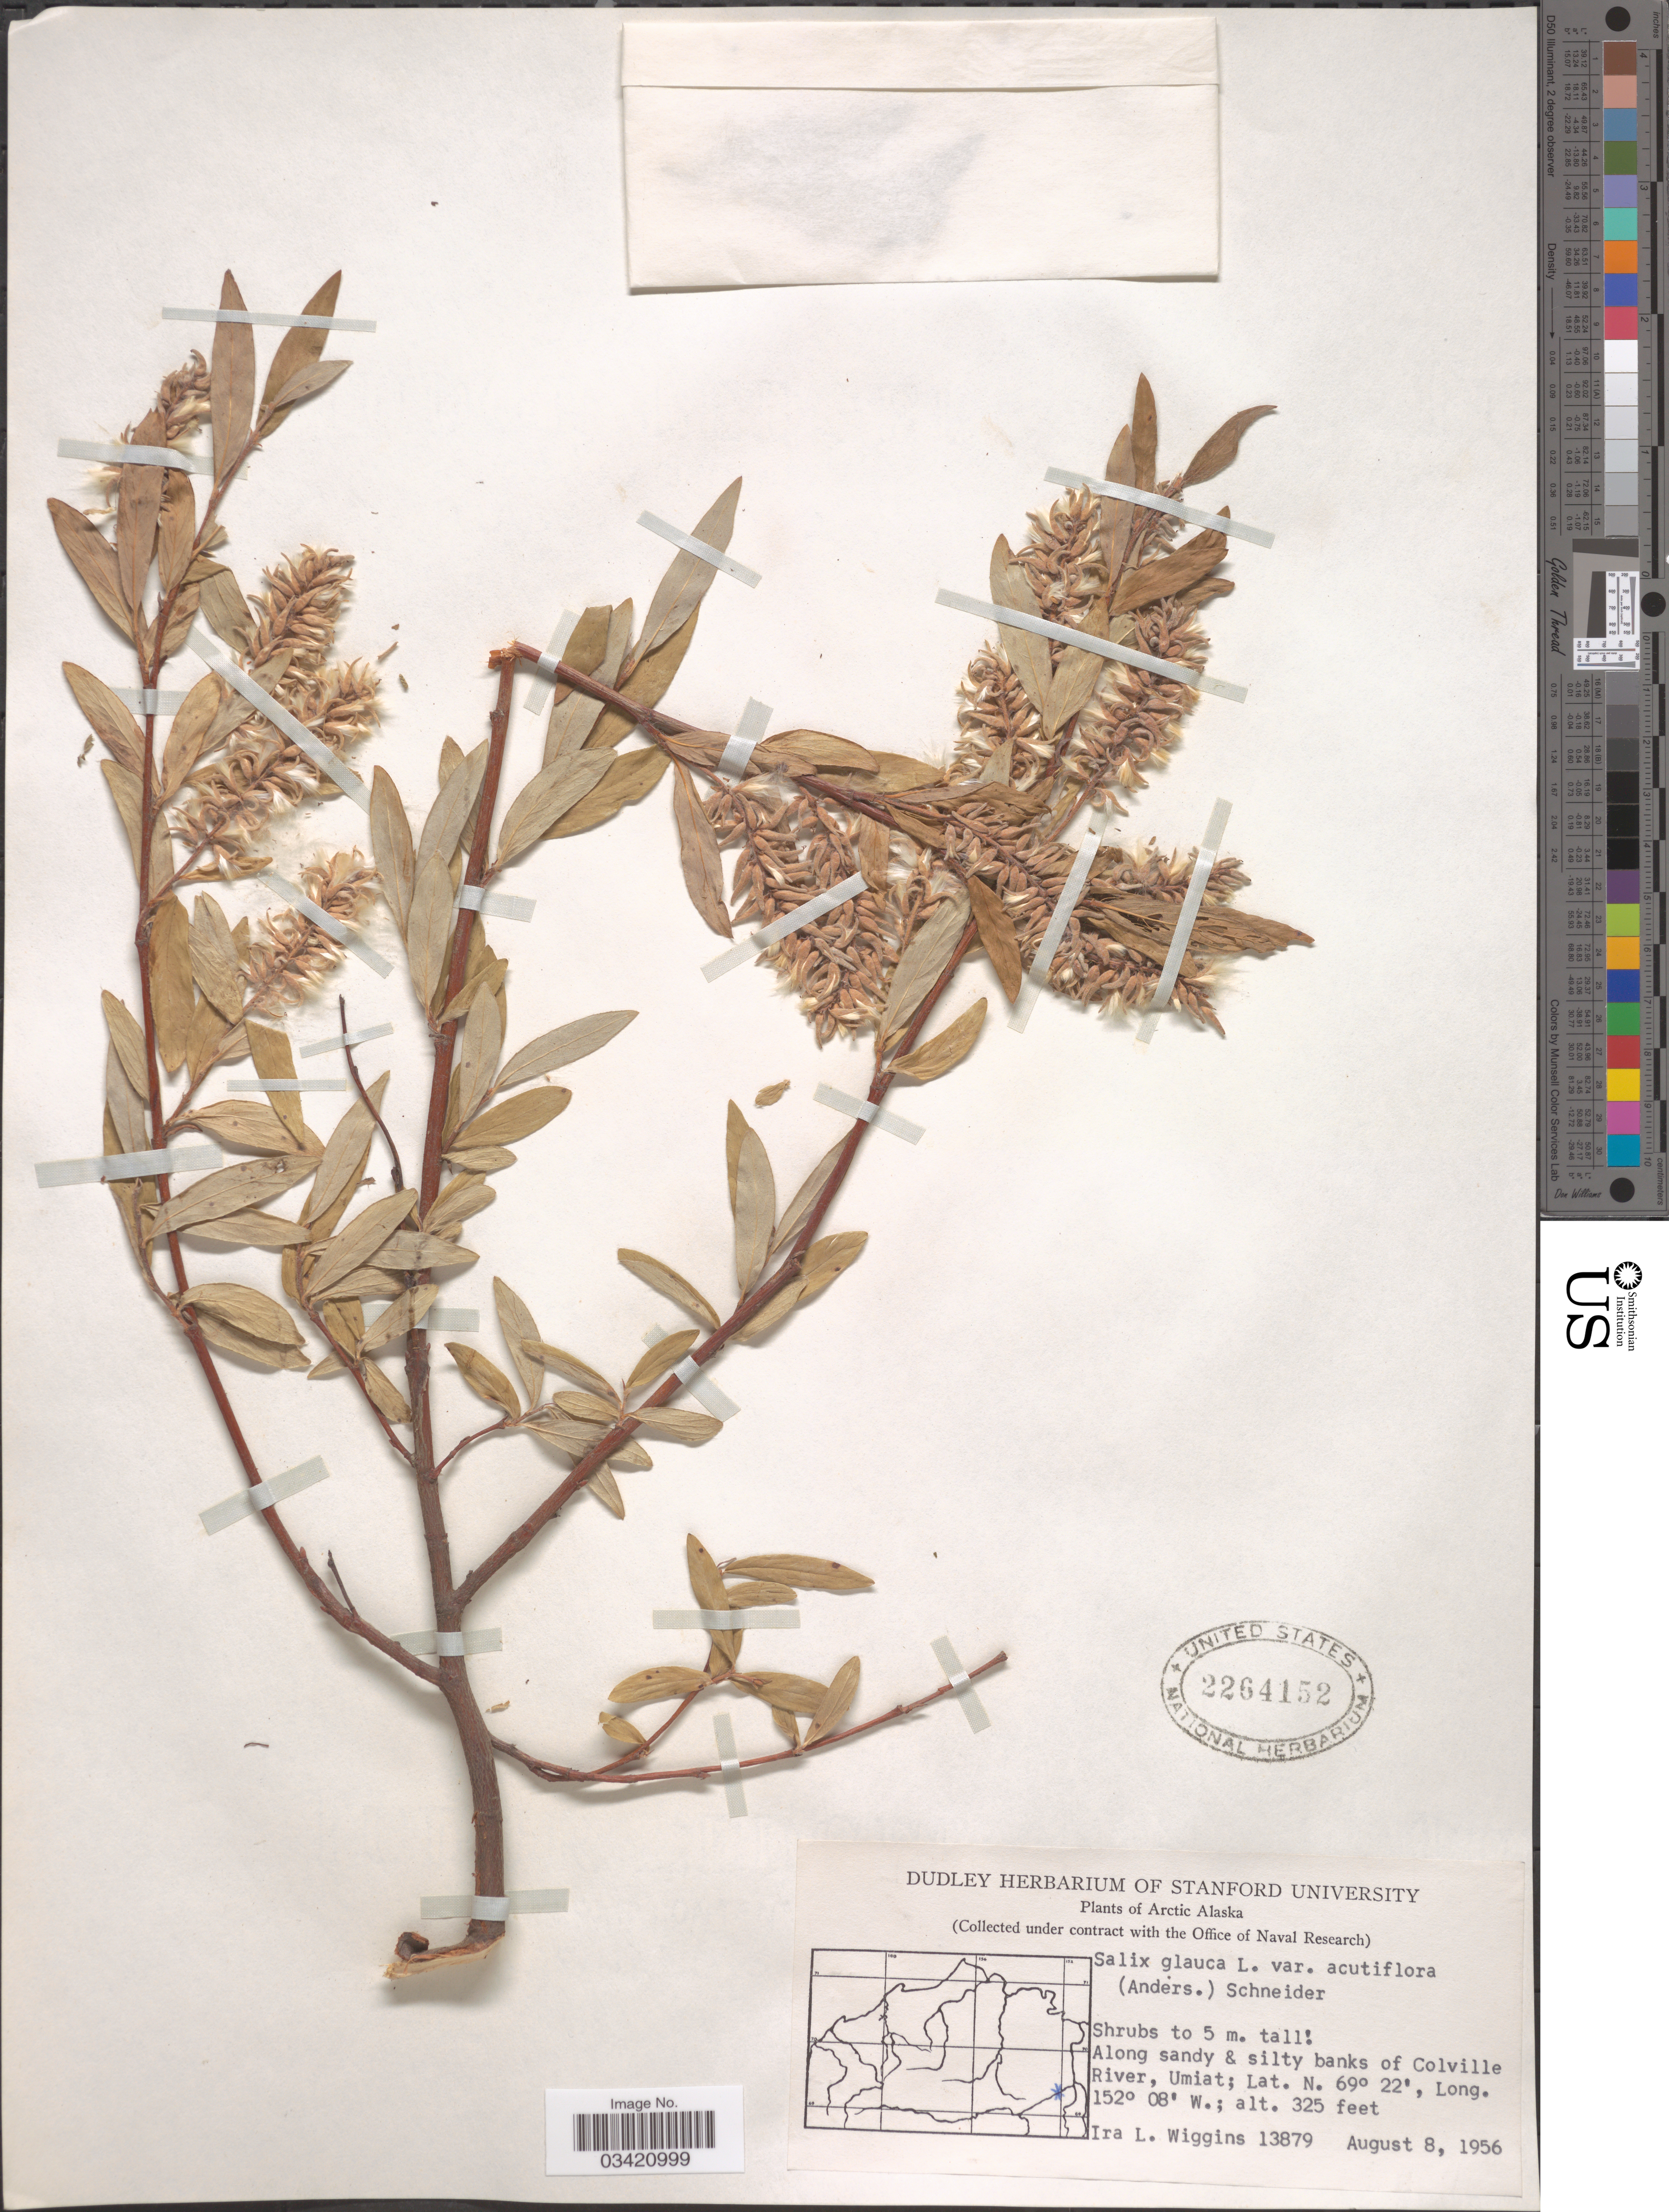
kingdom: Plantae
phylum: Tracheophyta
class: Magnoliopsida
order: Malpighiales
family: Salicaceae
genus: Salix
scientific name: Salix glauca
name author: L.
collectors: I. L. Wiggins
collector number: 13879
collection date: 1956-08-08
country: United States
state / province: Alaska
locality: Arctic Alaska. Along sandy & silty banks of Colville River, Umiat.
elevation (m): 99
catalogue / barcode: US 2264152